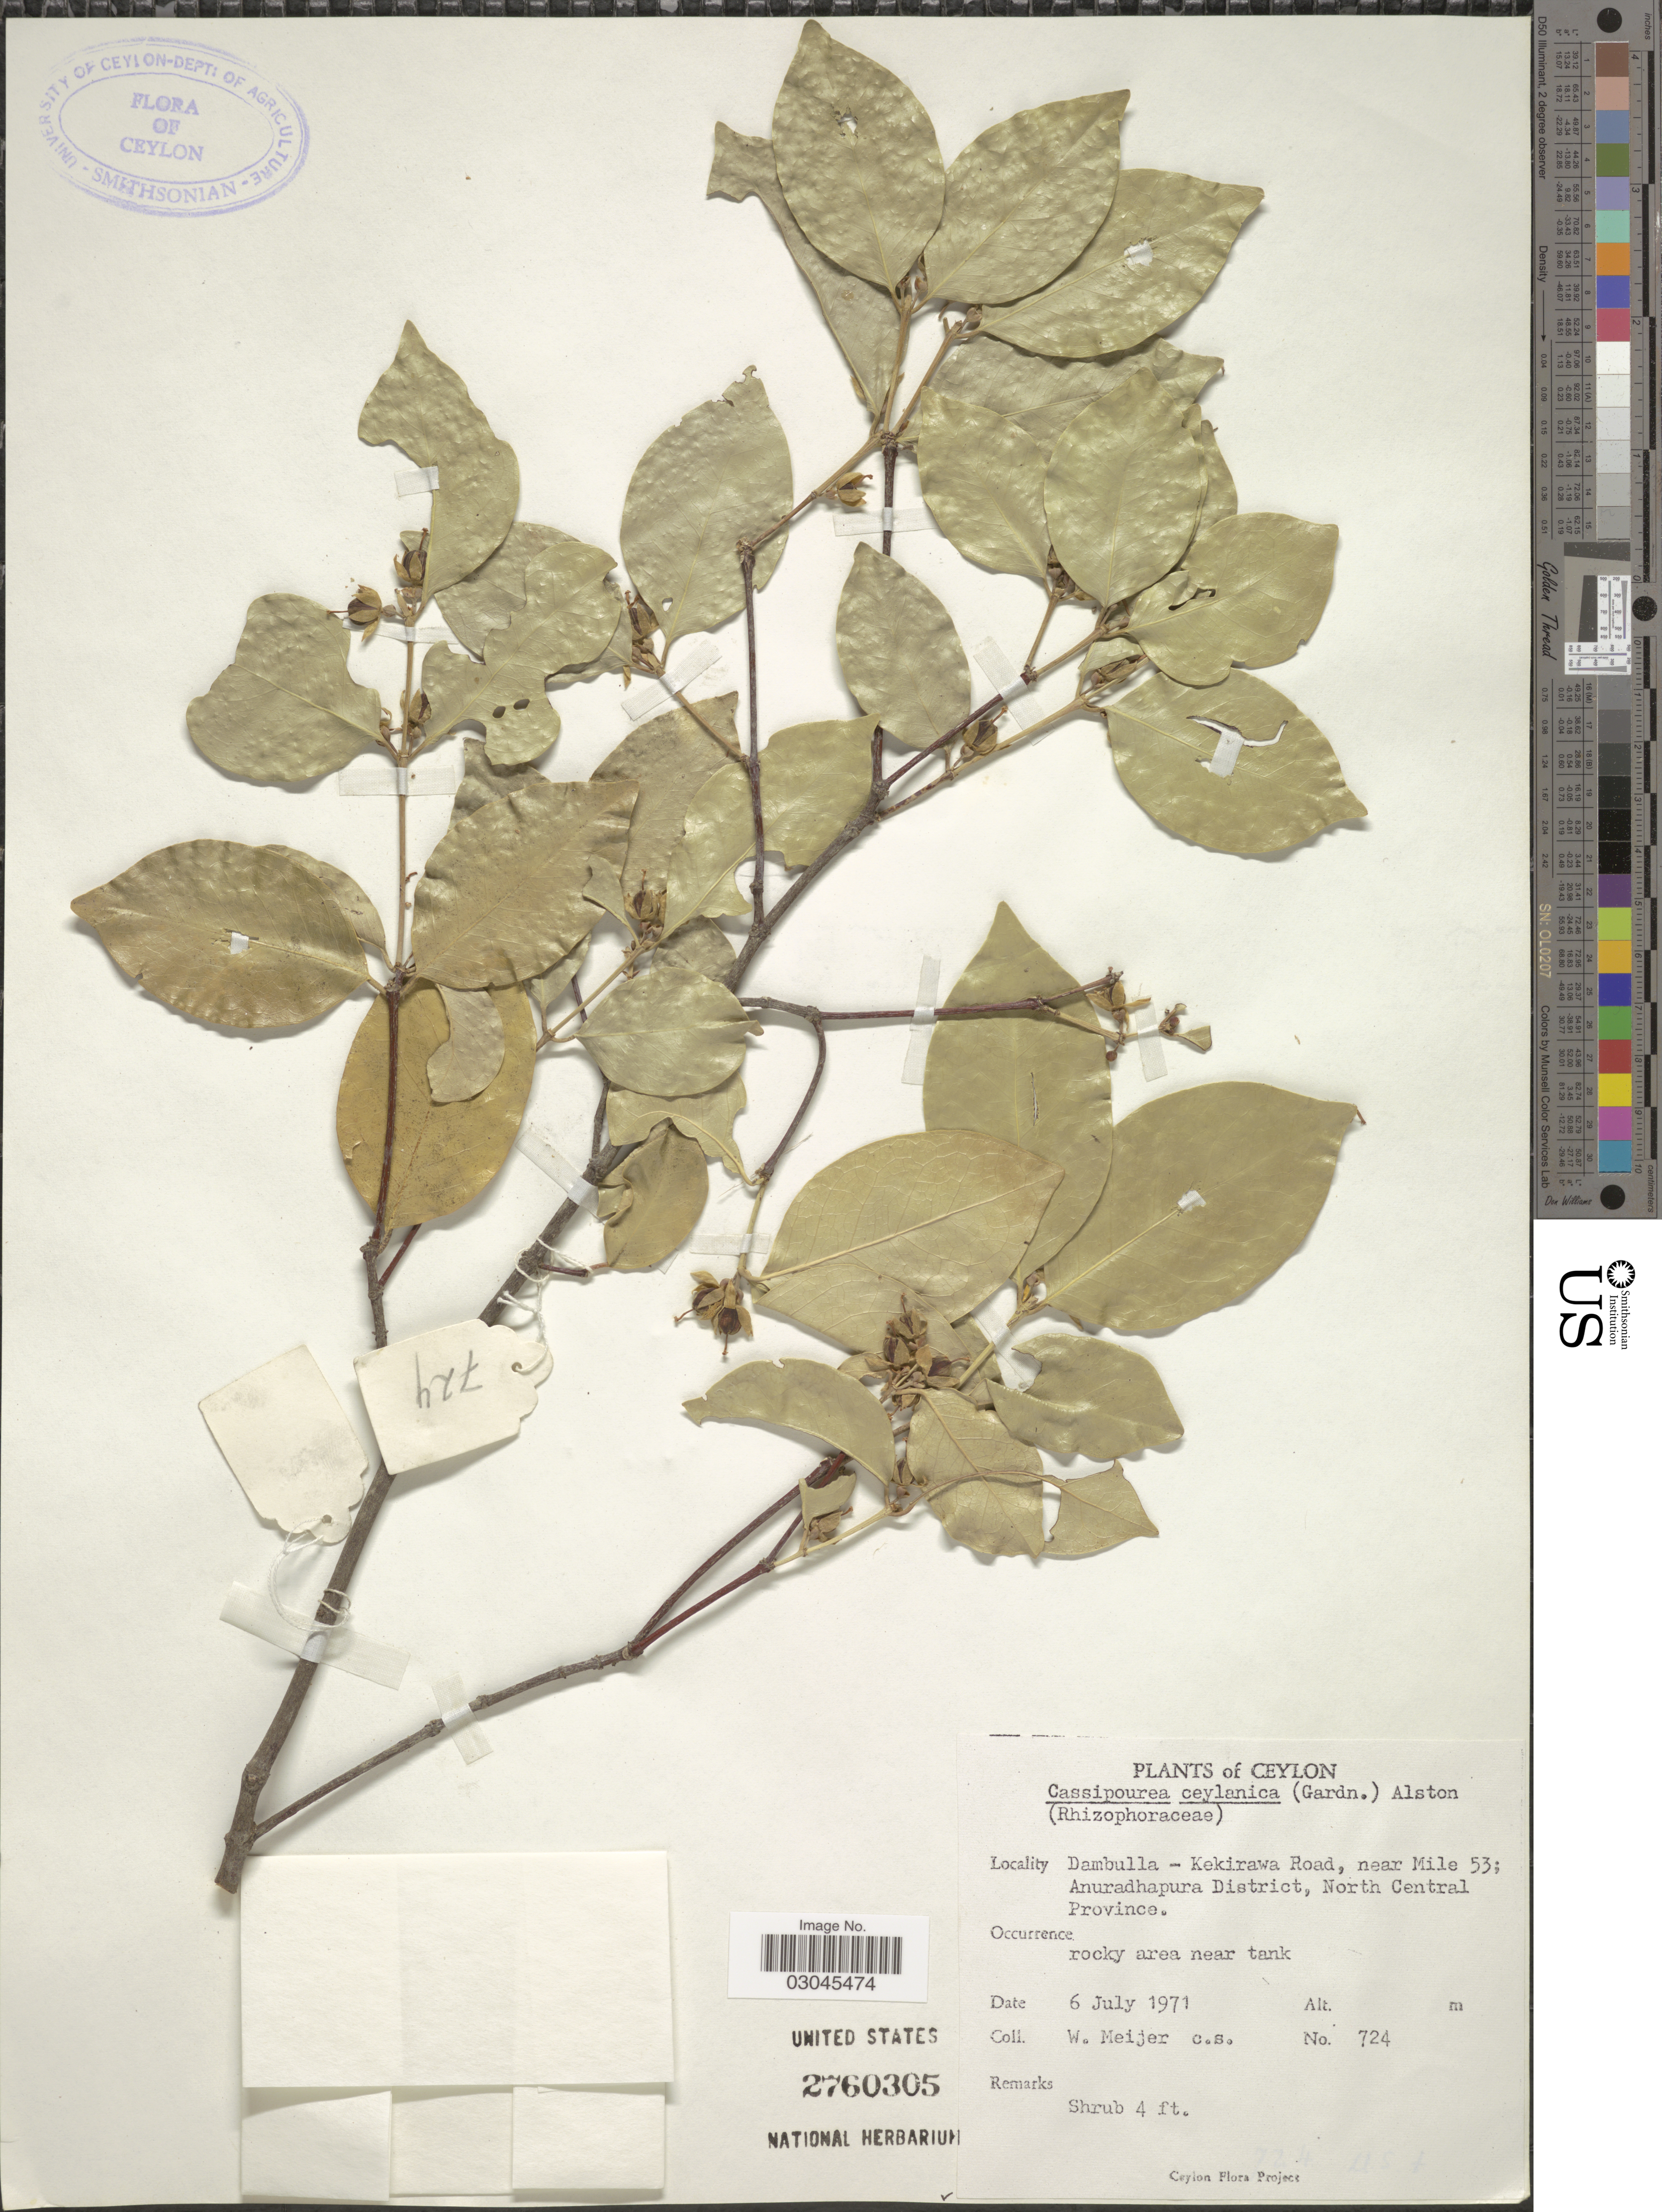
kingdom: Plantae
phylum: Tracheophyta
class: Magnoliopsida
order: Malpighiales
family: Rhizophoraceae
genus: Cassipourea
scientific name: Cassipourea ceylanica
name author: (Gardner) Alston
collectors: W. Meijer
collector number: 724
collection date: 1971-07-06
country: Sri Lanka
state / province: North Central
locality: Ceylon. Dambulla-Kekirawa Road, near Mile 53; Anuradhapura District, North Central Province.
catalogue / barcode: US 2760305